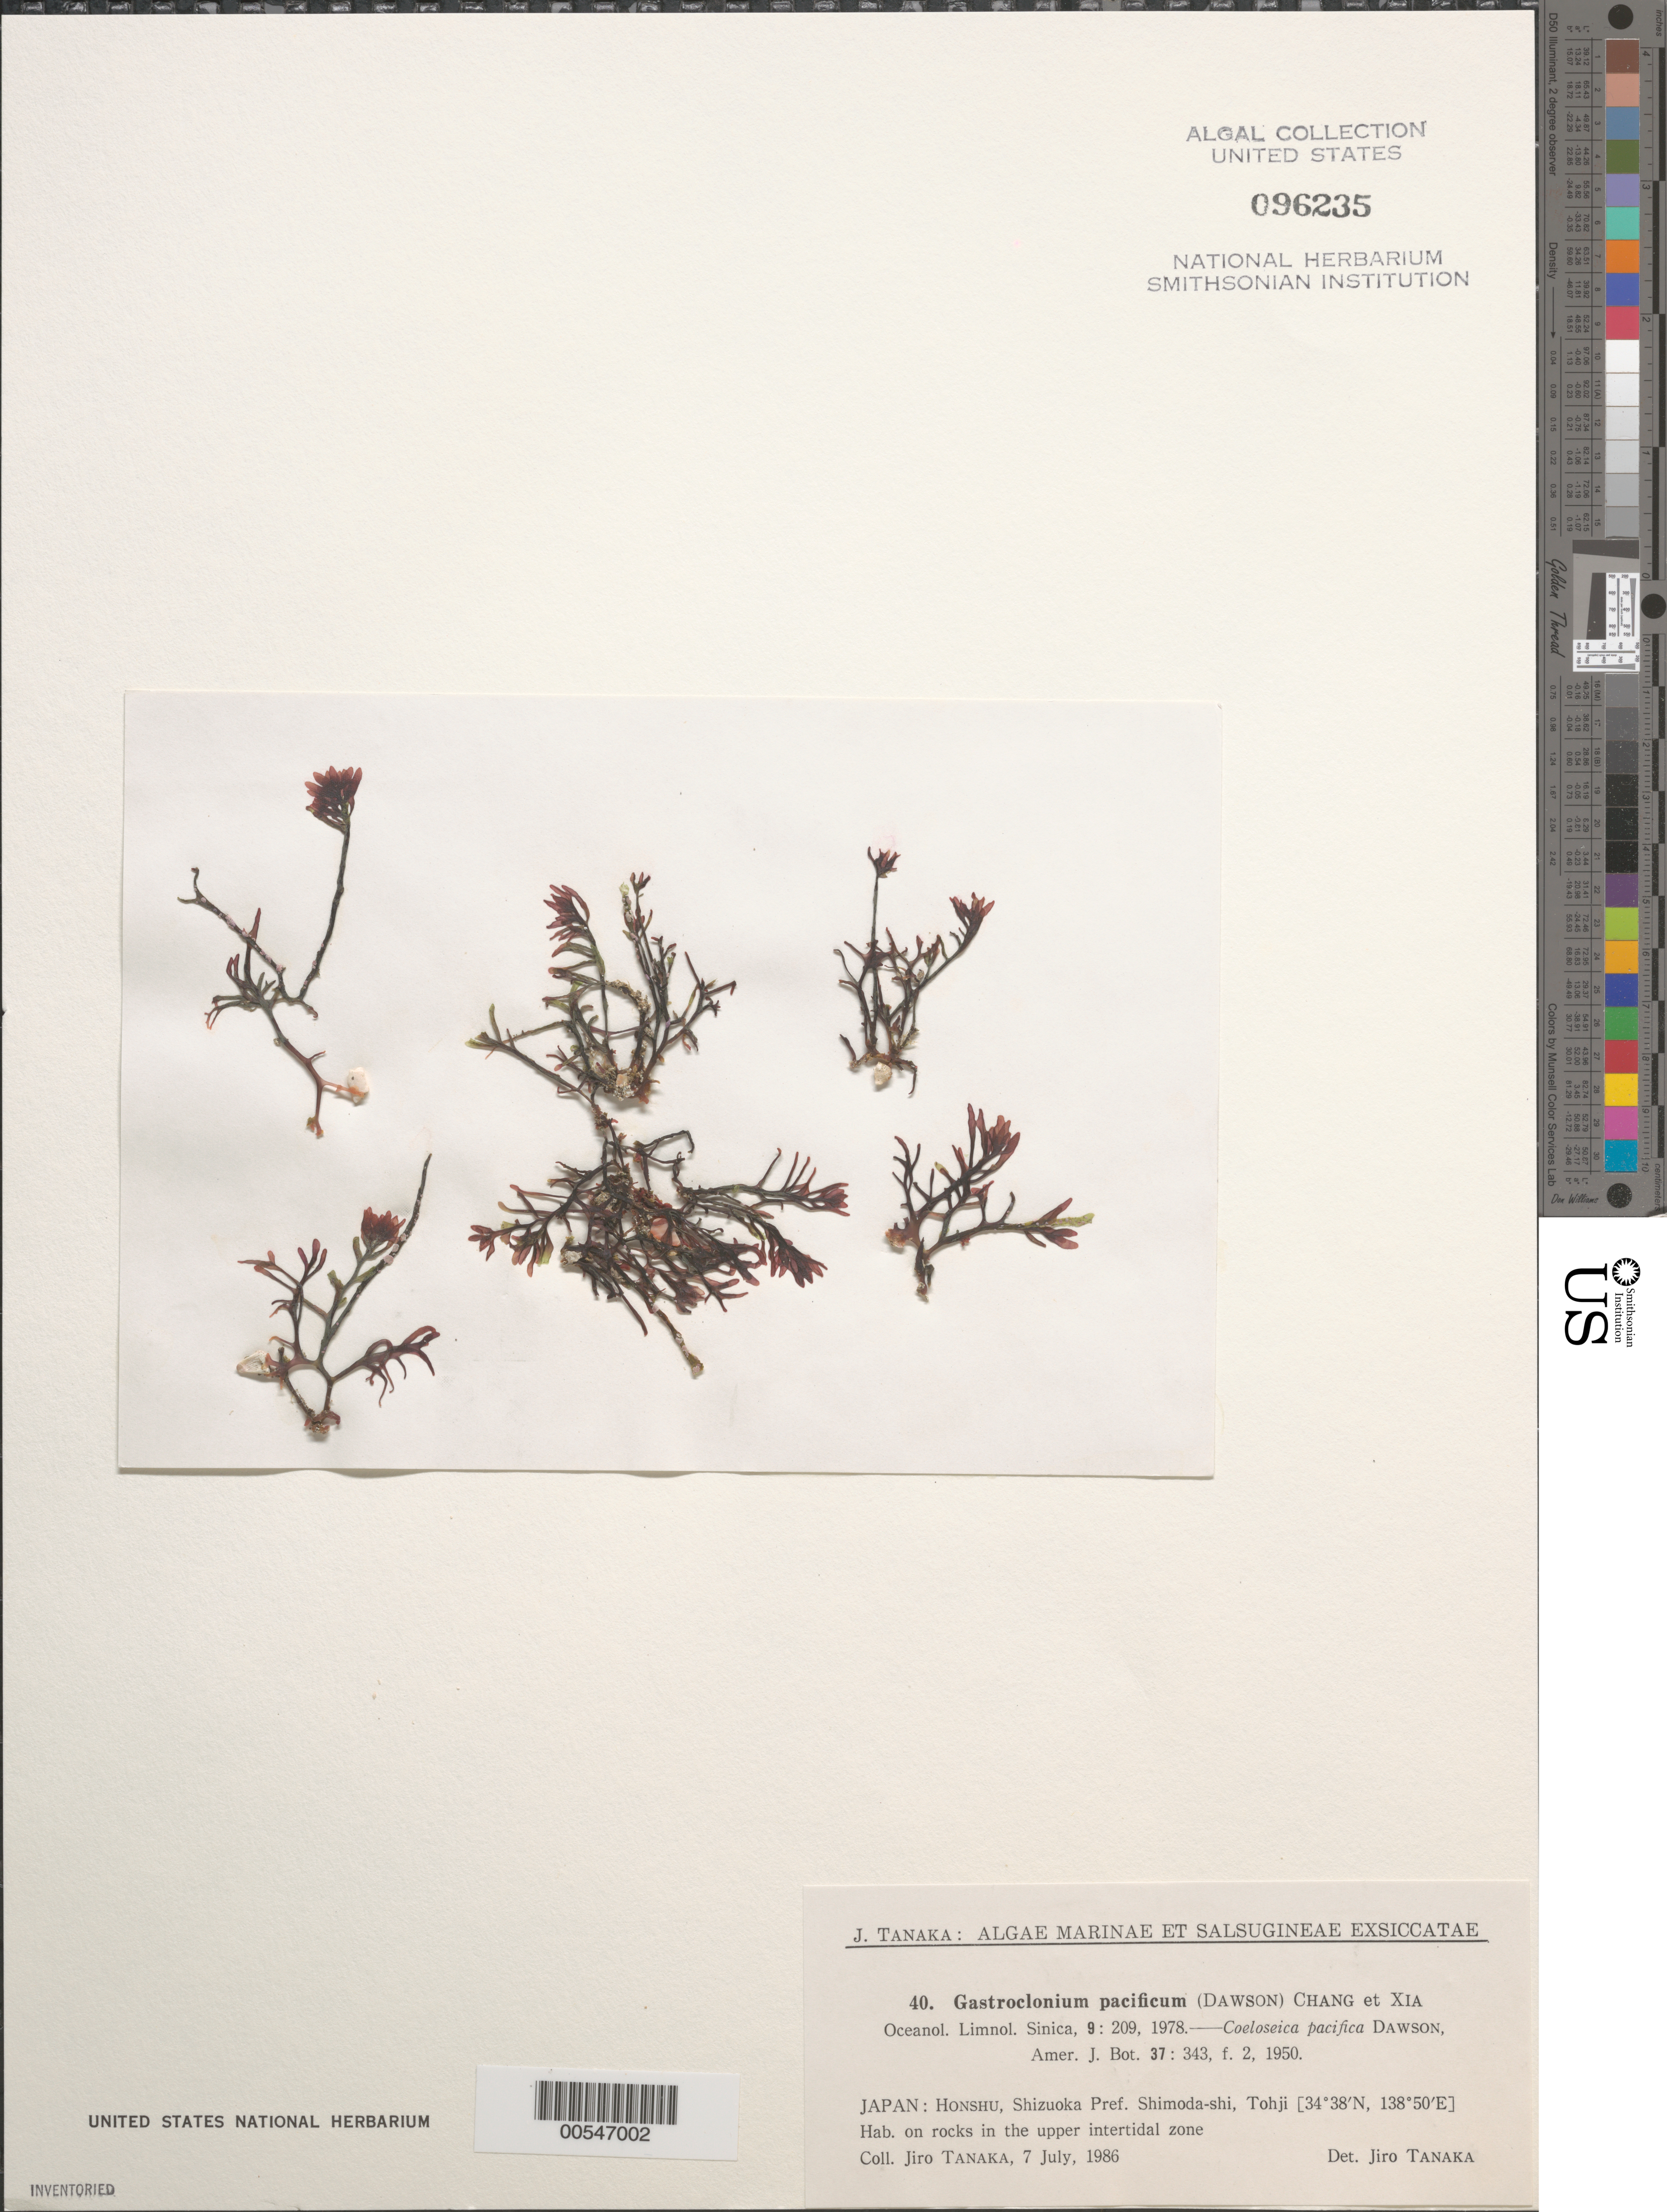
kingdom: Plantae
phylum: Rhodophyta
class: Florideophyceae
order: Rhodymeniales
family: Champiaceae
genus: Gastroclonium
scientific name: Gastroclonium pacificum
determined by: Tanaka, J.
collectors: J. Tanaka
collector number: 40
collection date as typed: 07 Jul 1986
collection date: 1986-07-07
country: Japan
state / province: Sizuoka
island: Honshu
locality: Tohji, Shimoda-shi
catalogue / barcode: US 96235